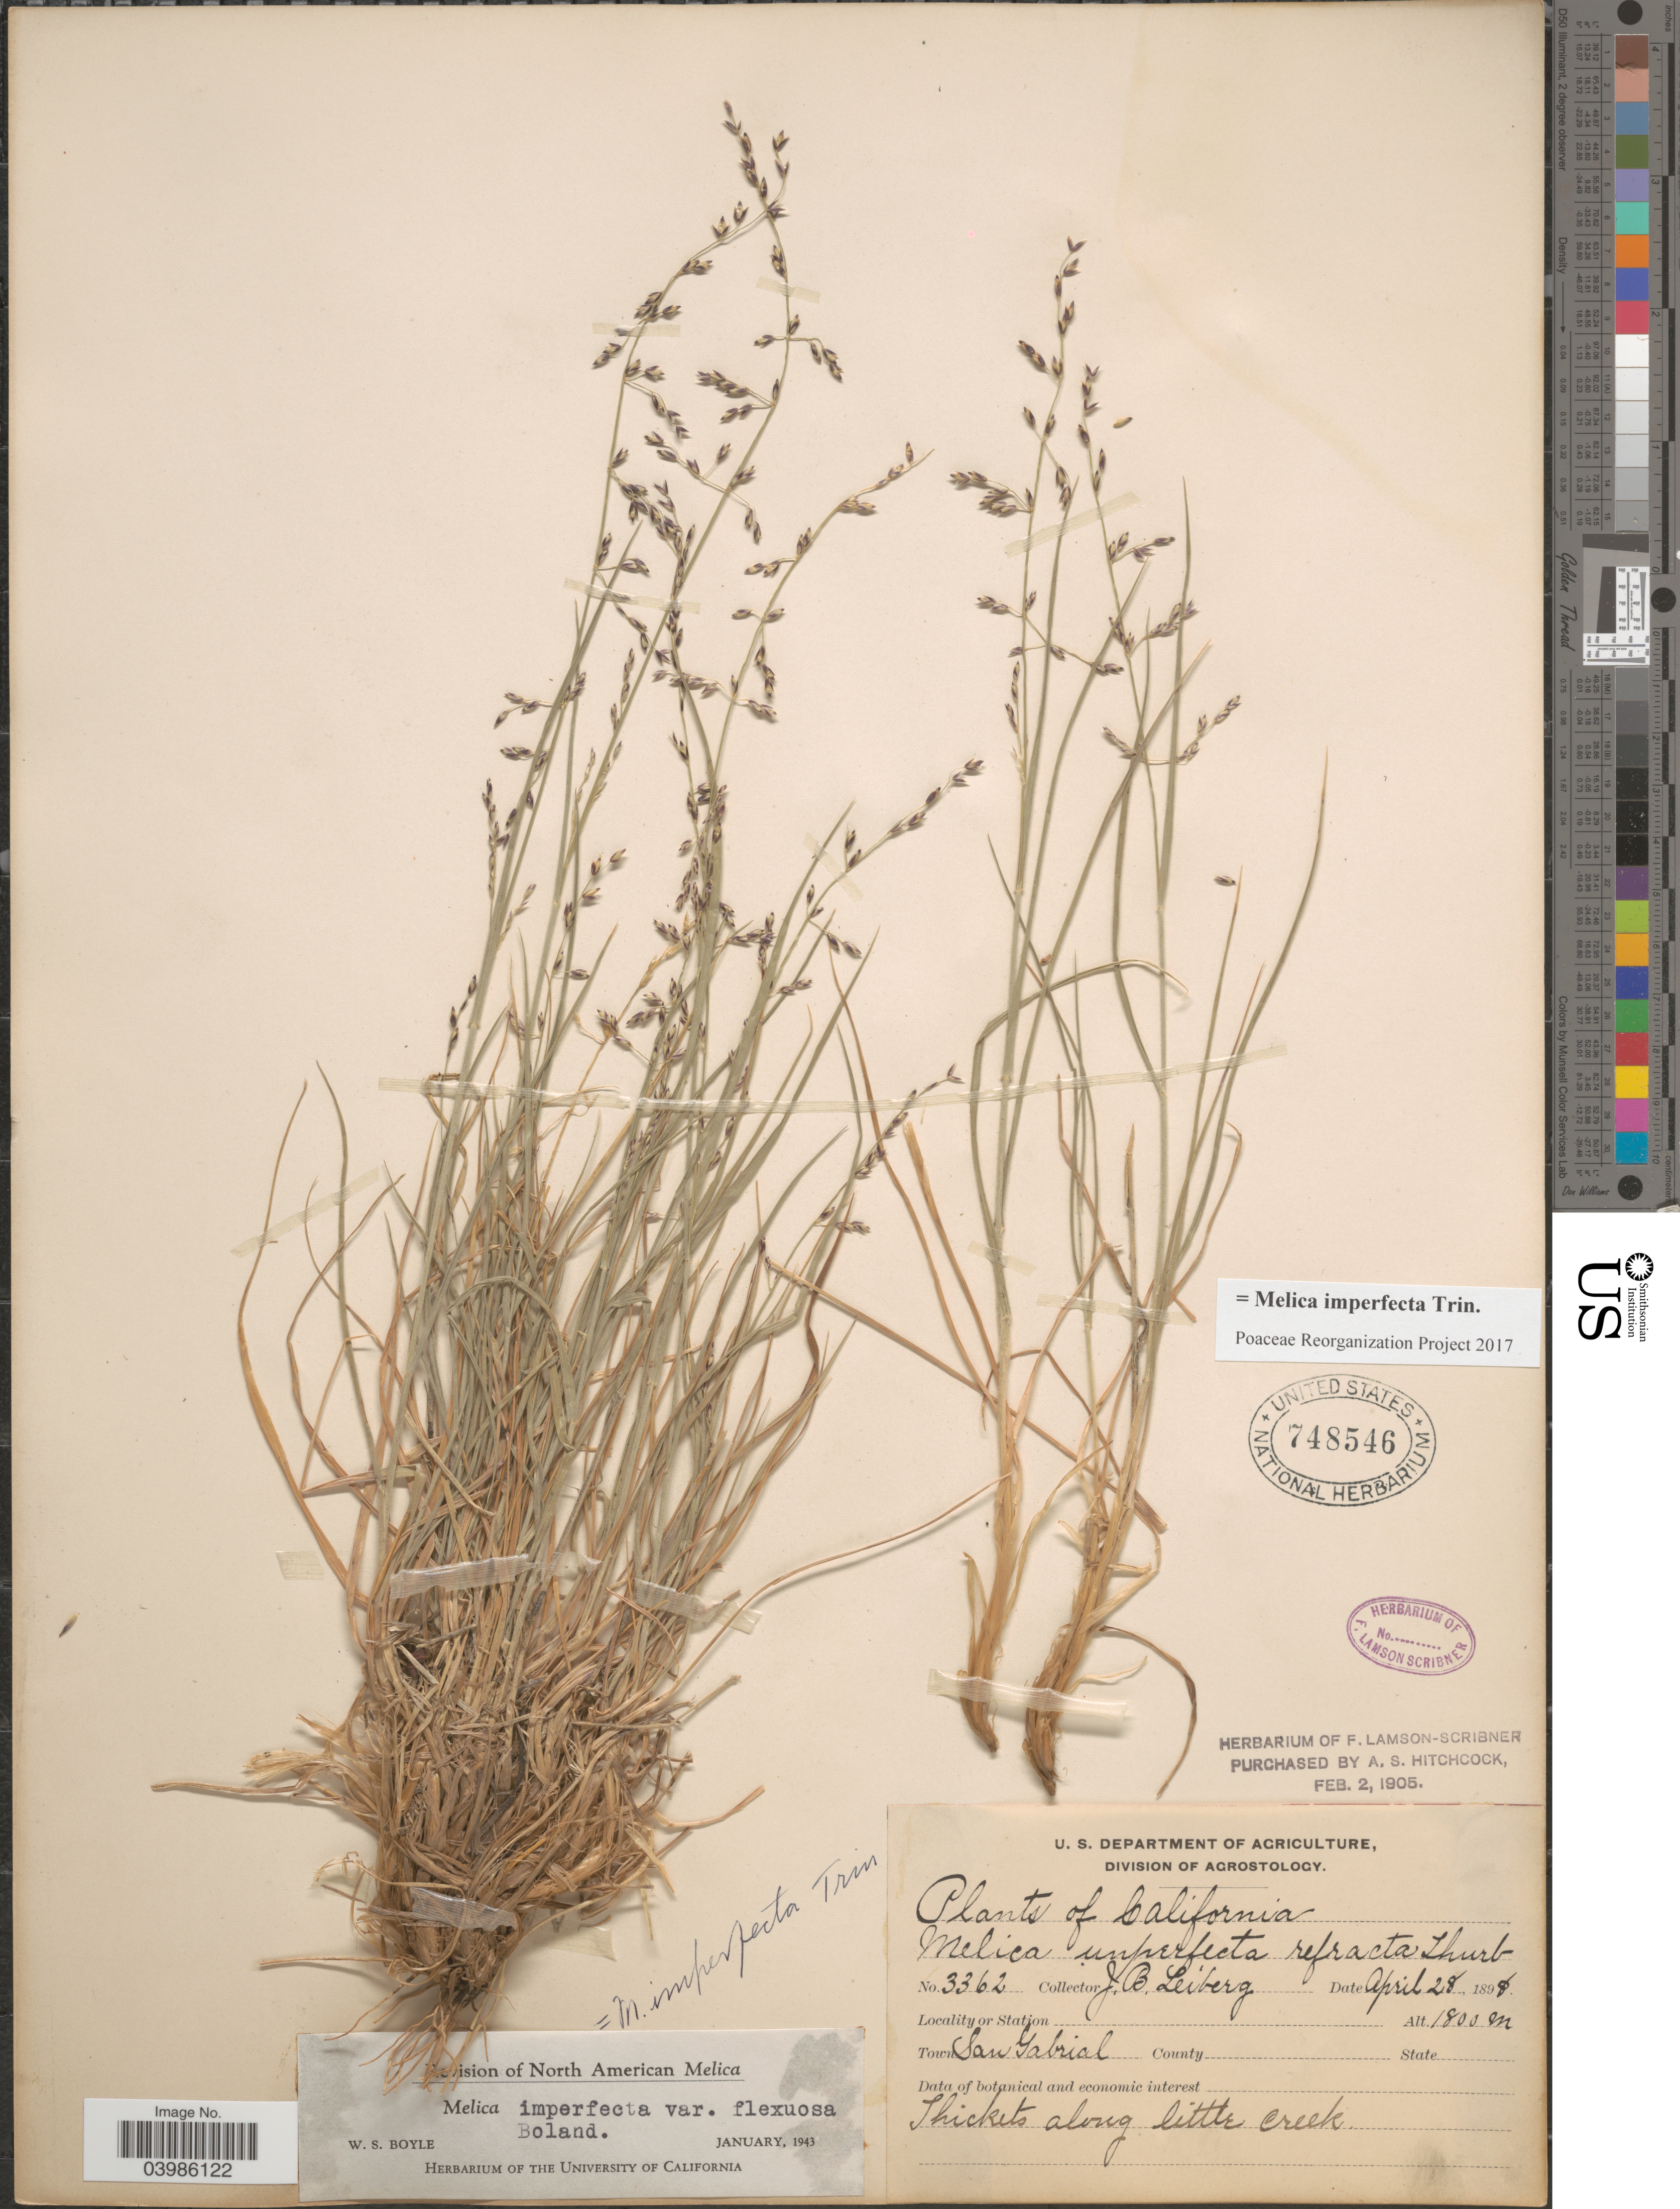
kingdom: Plantae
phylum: Tracheophyta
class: Liliopsida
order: Poales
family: Poaceae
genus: Melica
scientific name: Melica imperfecta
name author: Trin.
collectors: J. B. Leiberg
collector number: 3362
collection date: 1898-04-28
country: United States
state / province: California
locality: Town San Gabrial. Thickets along little creek.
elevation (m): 1800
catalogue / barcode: US 748546